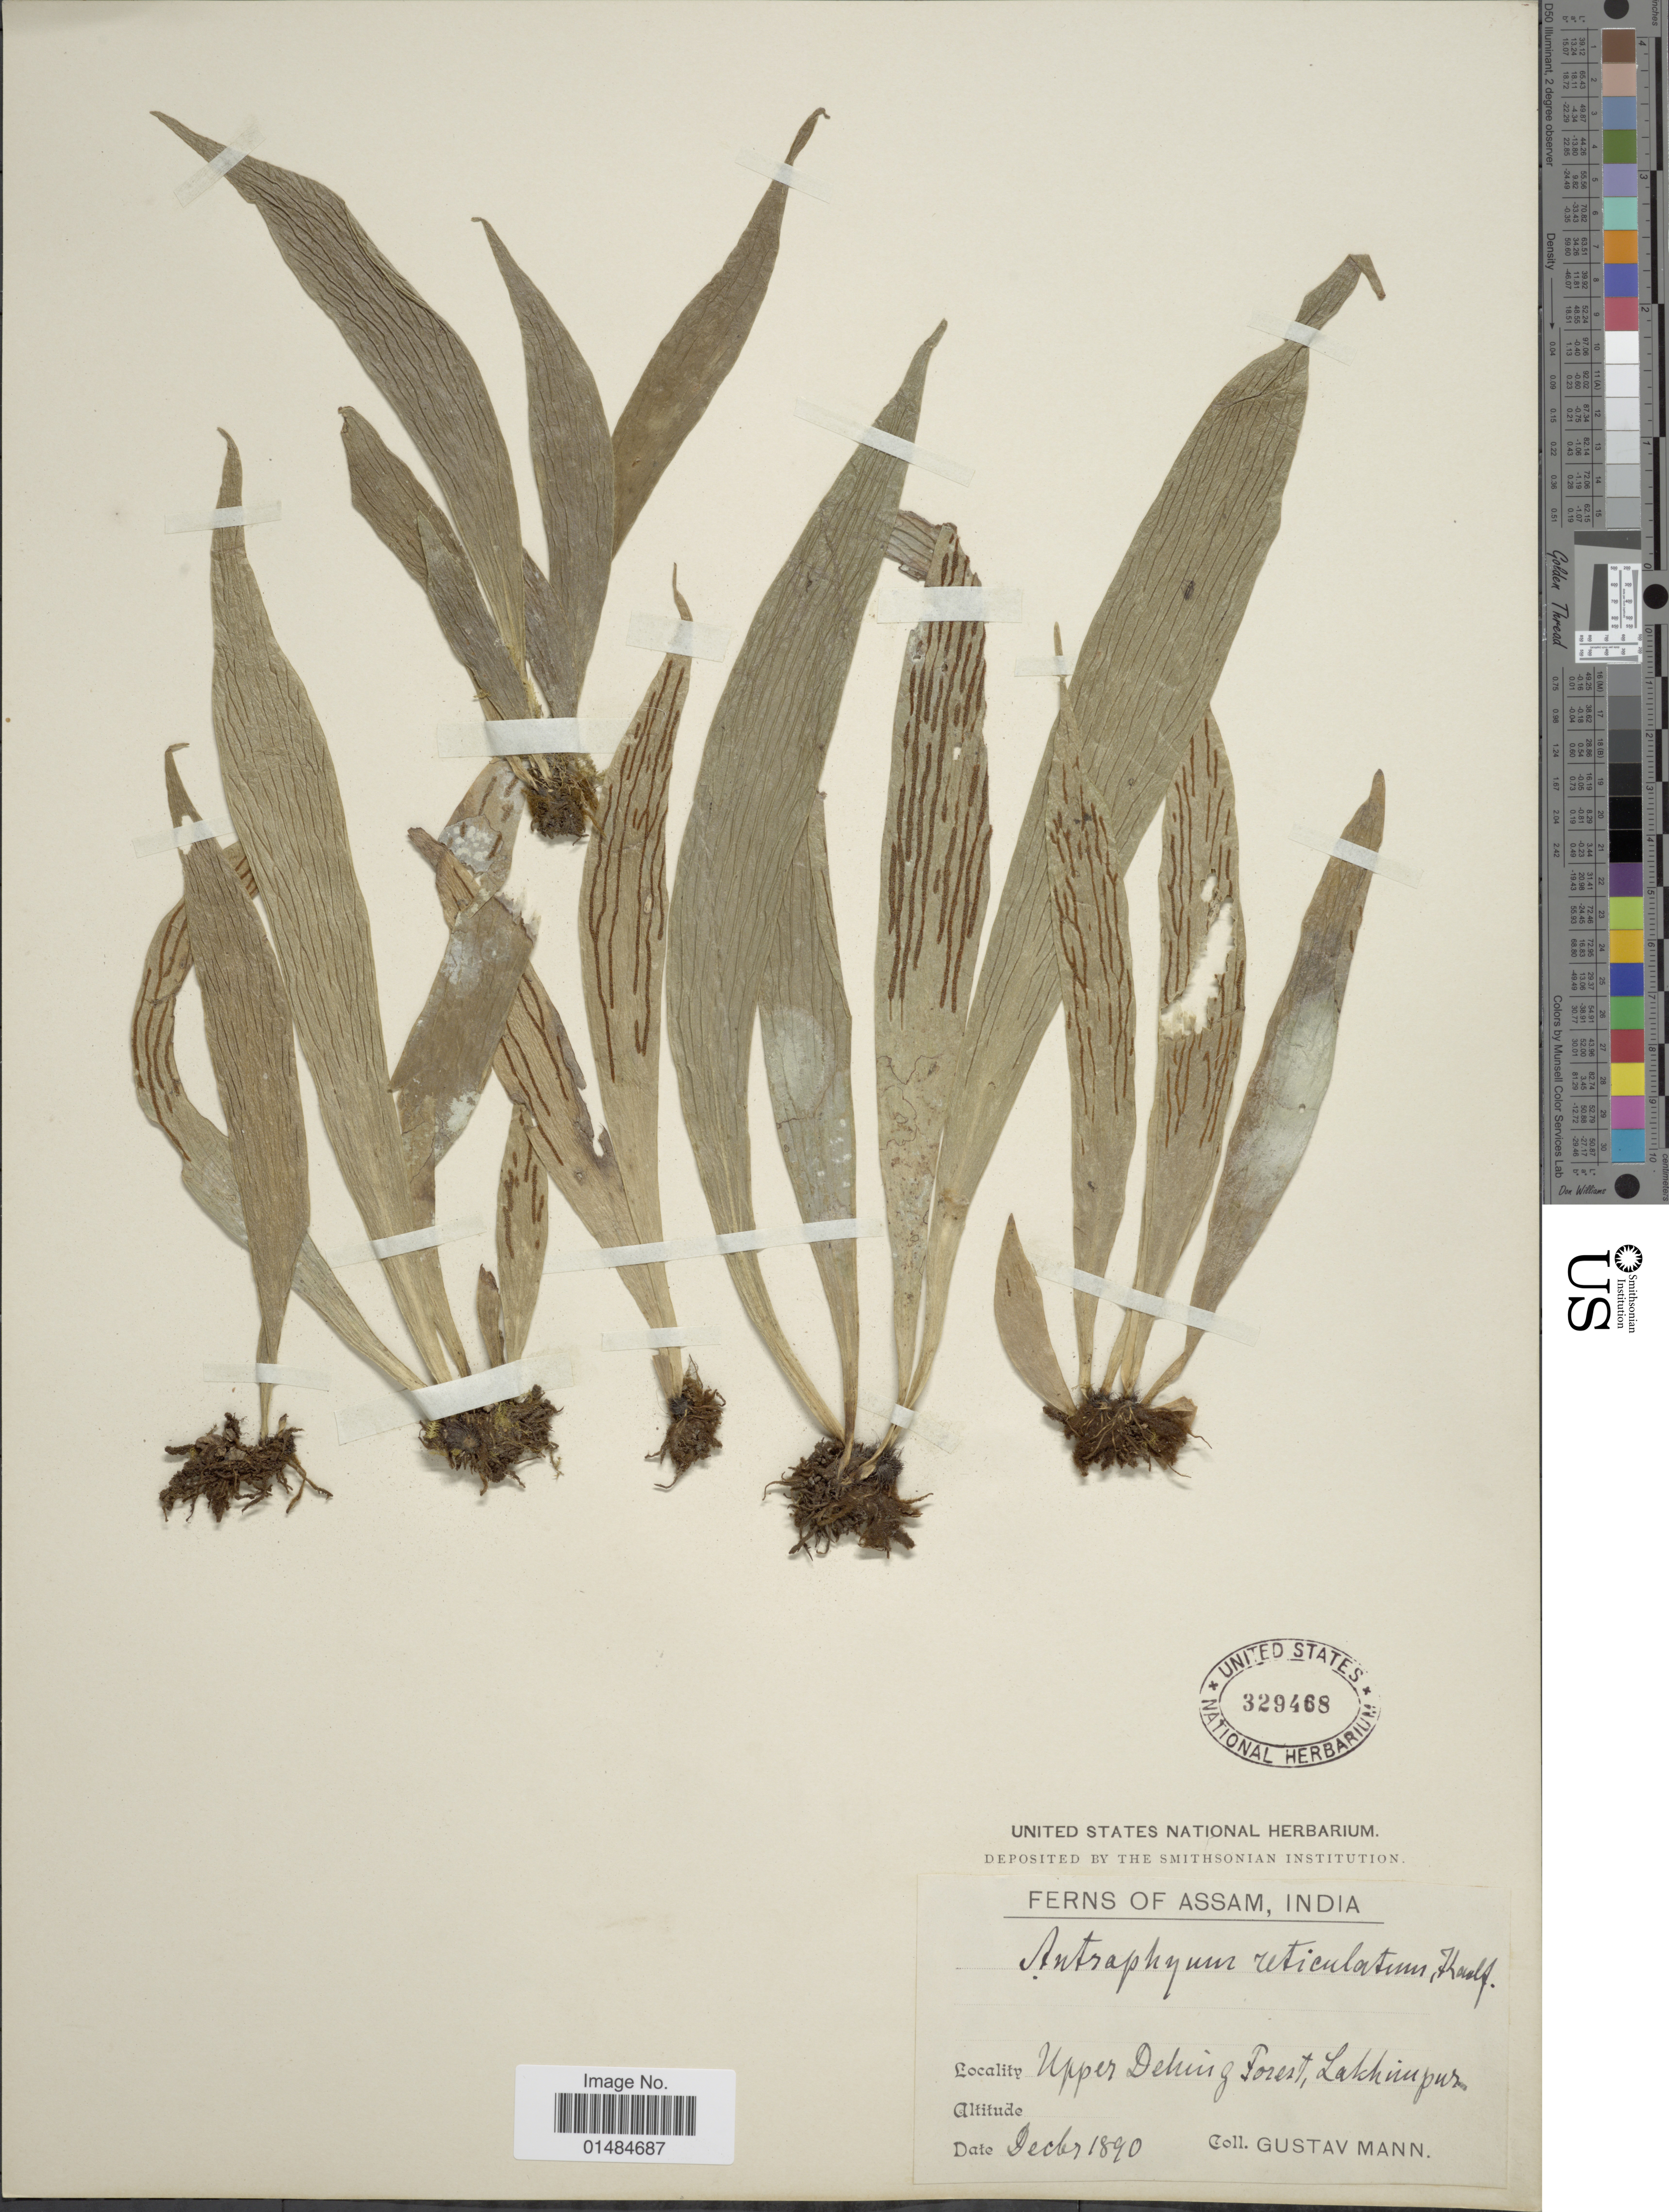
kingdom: Plantae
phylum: Tracheophyta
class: Polypodiopsida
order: Polypodiales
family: Pteridaceae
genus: Antrophyum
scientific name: Antrophyum reticulatum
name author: (G. Forst.) Kaulf.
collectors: G. Mann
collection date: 1890-12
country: India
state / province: Assam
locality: Upper Dehing Forest, Lakhimpur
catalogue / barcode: US 329468